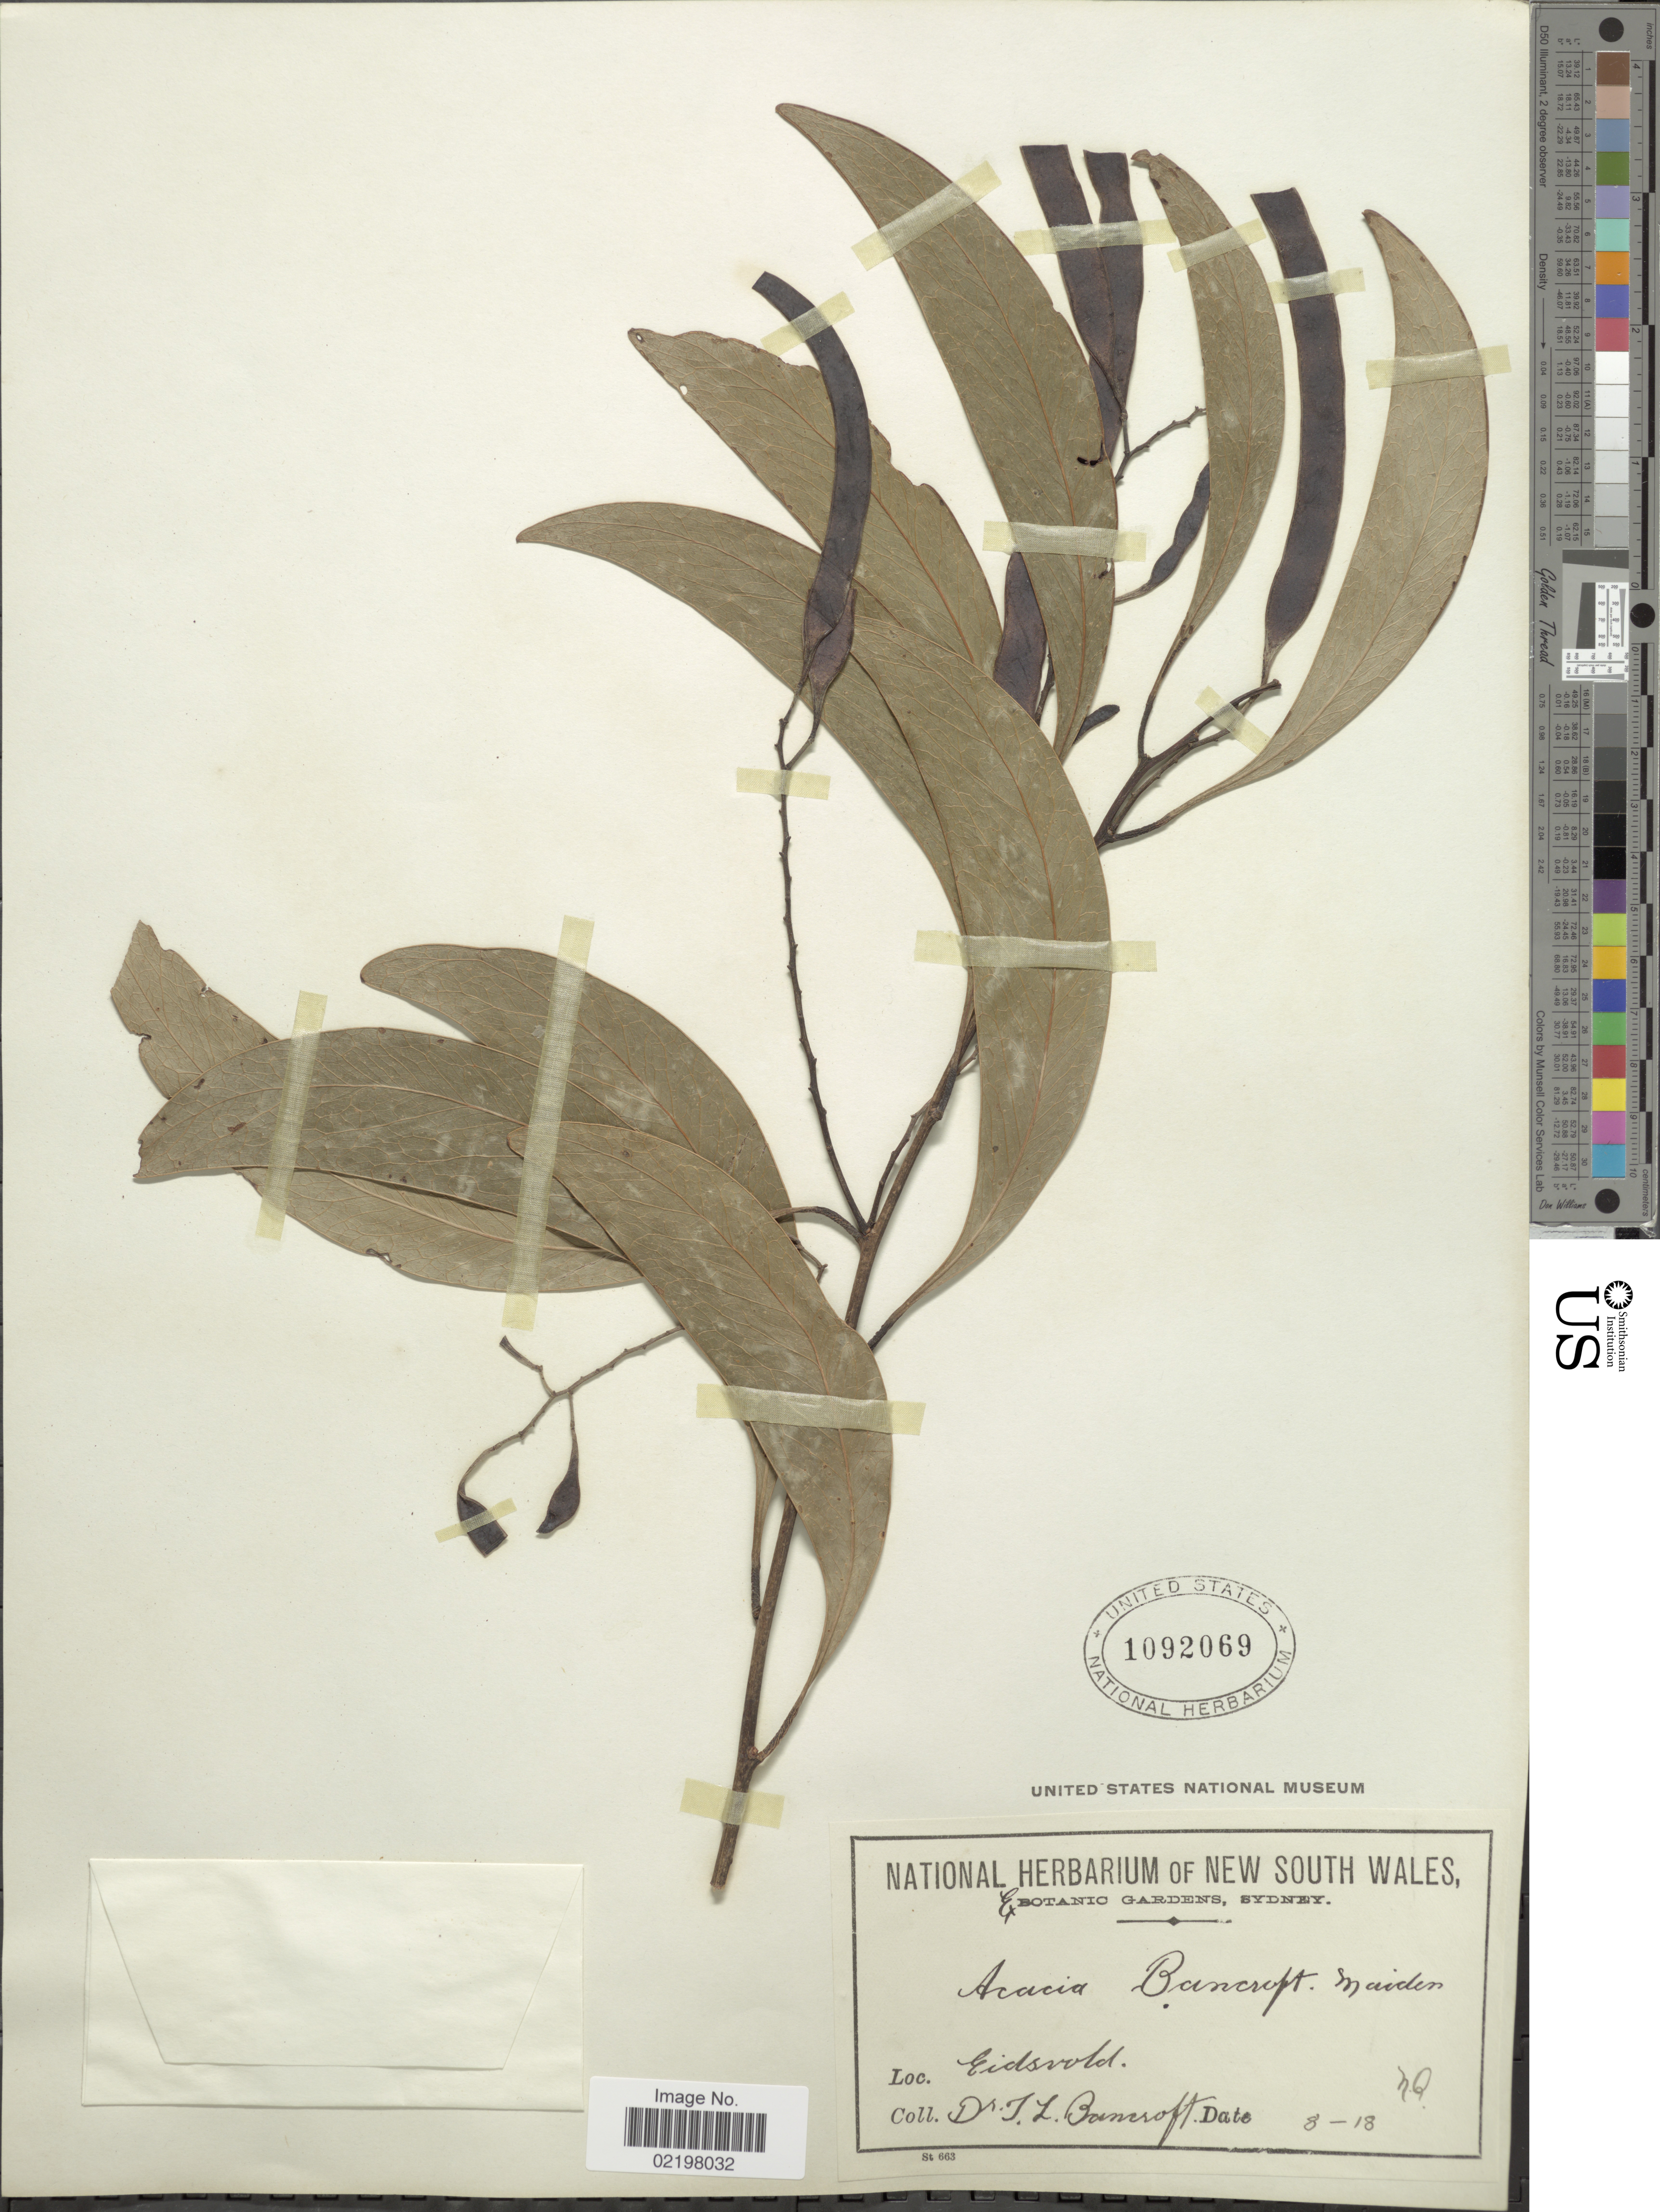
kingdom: Plantae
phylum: Tracheophyta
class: Magnoliopsida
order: Fabales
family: Fabaceae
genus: Acacia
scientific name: Acacia bancrofti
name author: Maiden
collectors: T. Bancroft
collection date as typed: Transcribed d/m/y: /8/18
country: Australia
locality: Eidsvold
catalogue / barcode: US 1092069